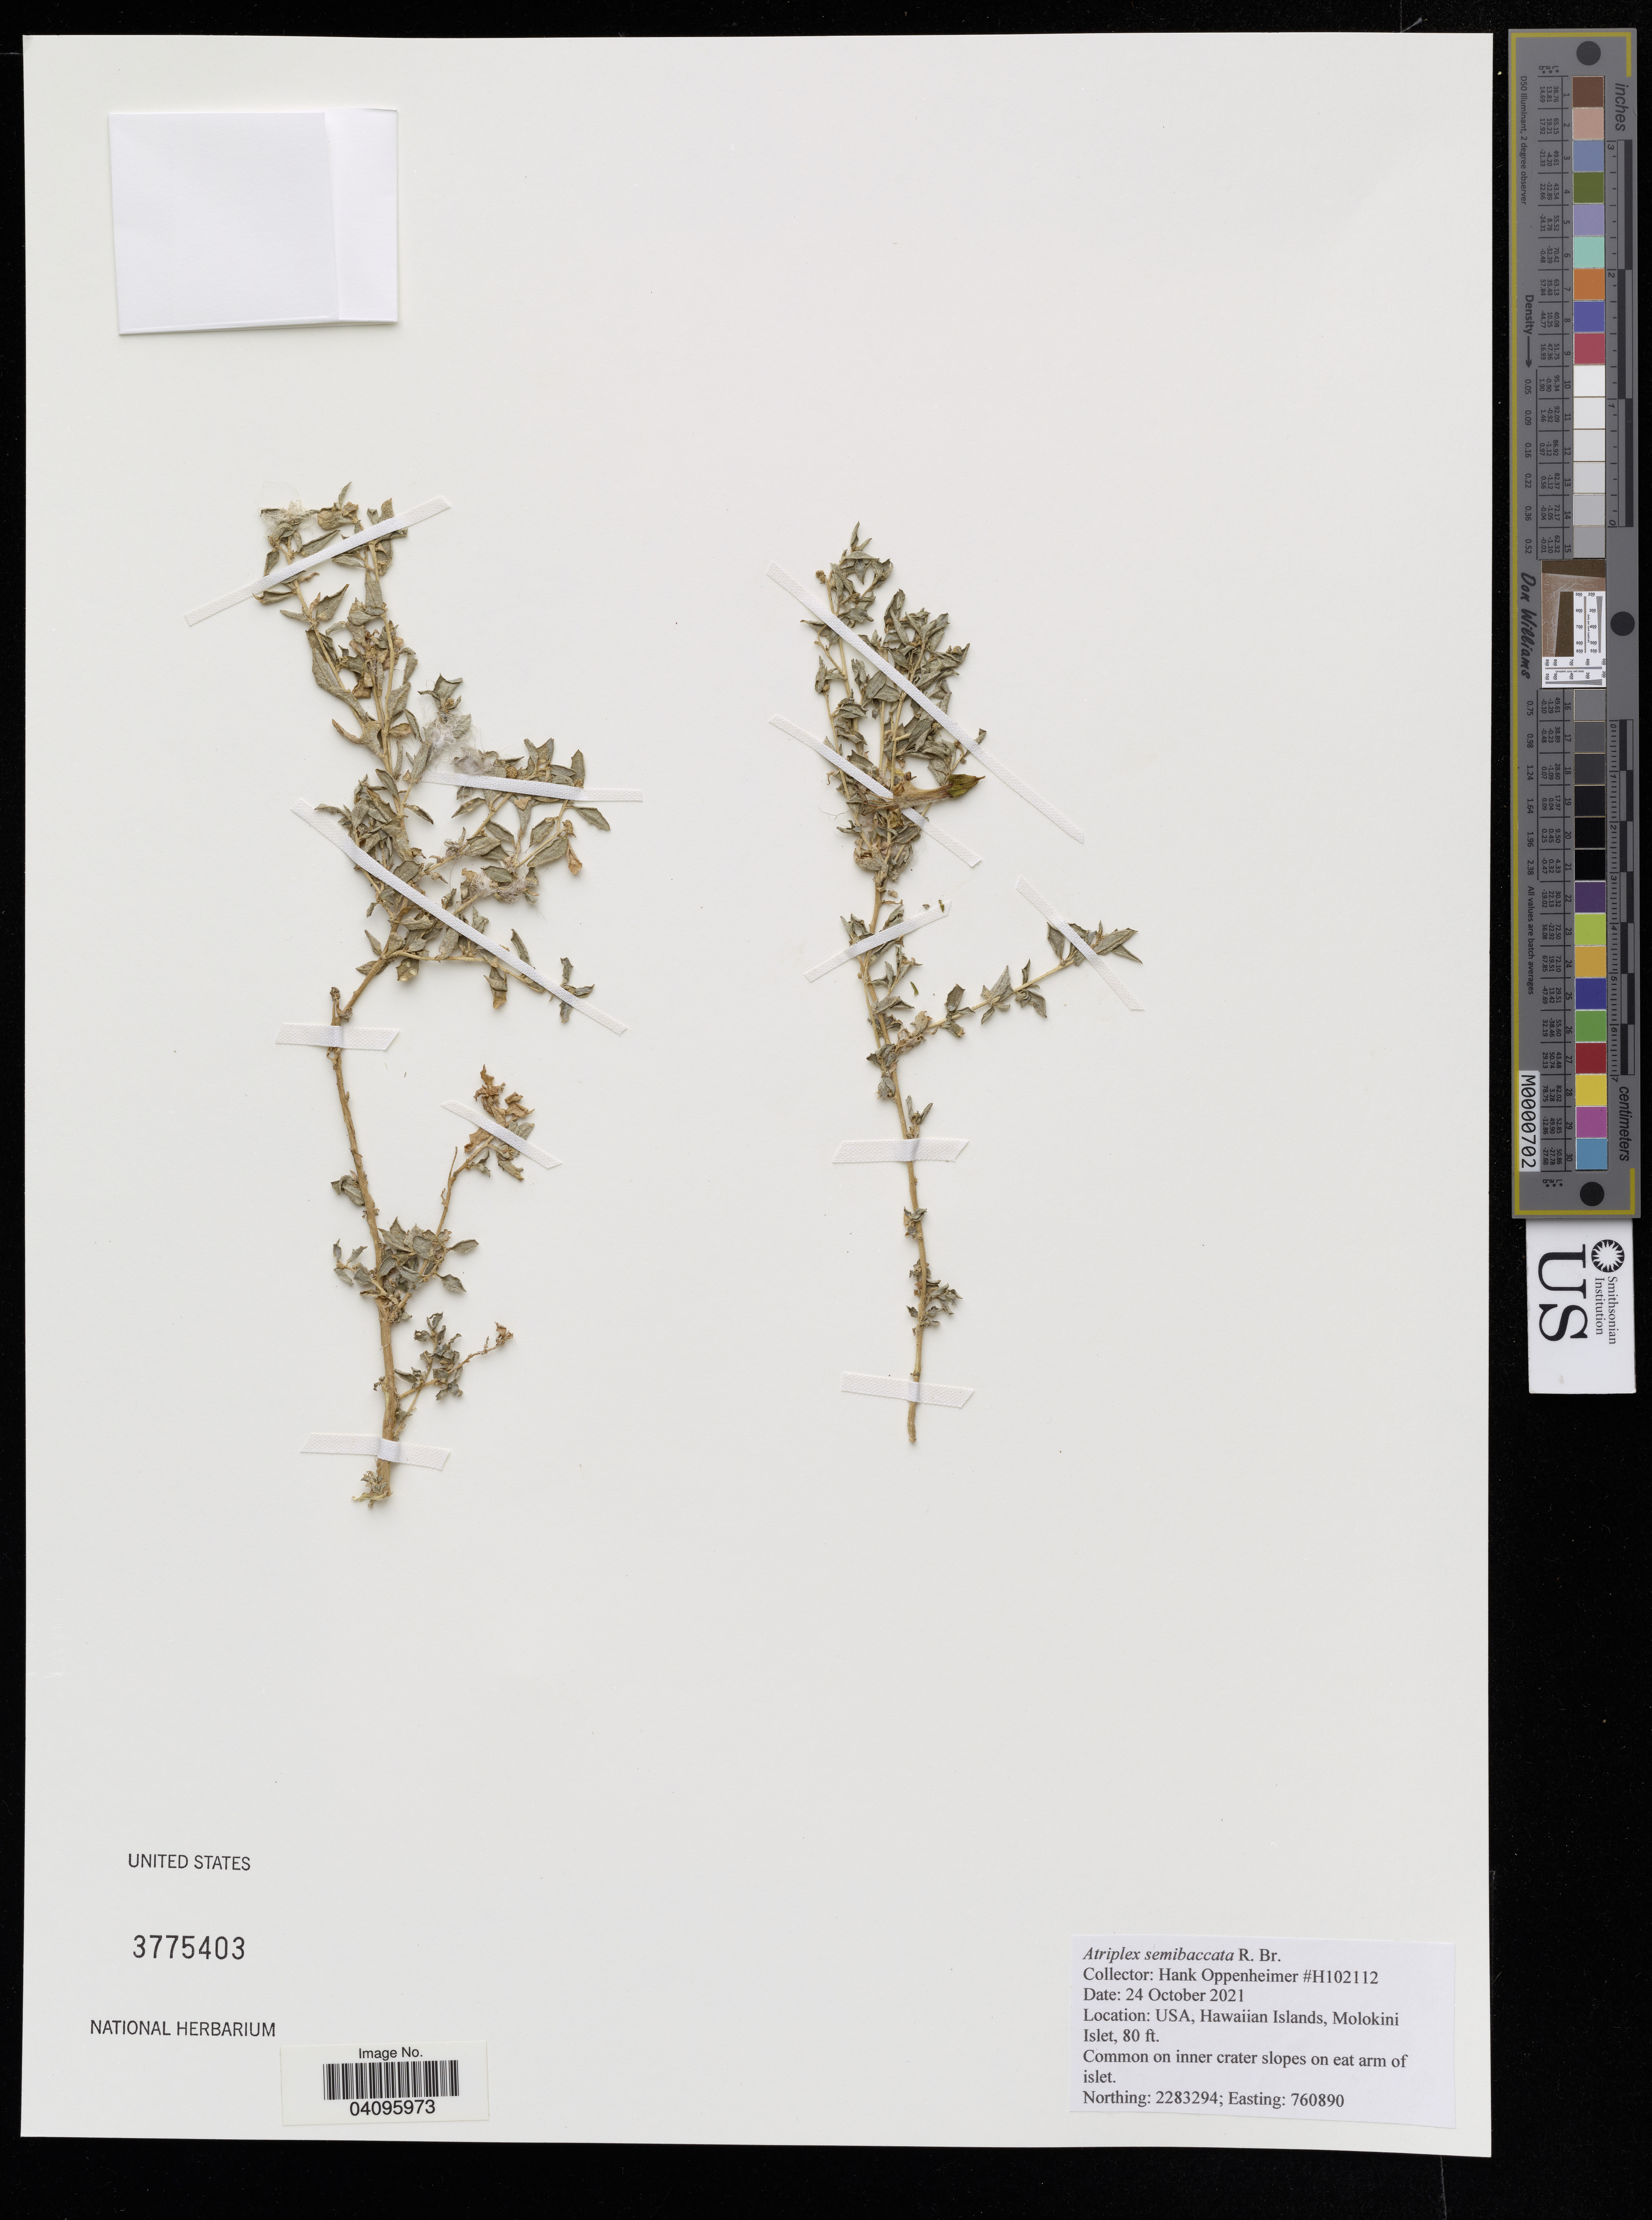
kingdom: Plantae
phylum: Tracheophyta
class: Magnoliopsida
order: Caryophyllales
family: Amaranthaceae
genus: Atriplex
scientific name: Atriplex semibaccata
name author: R. Br.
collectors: H. Oppenheimer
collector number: H102112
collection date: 2021-10-24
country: United States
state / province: Hawaii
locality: Molokini Islet.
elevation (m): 24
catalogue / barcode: US 3775403